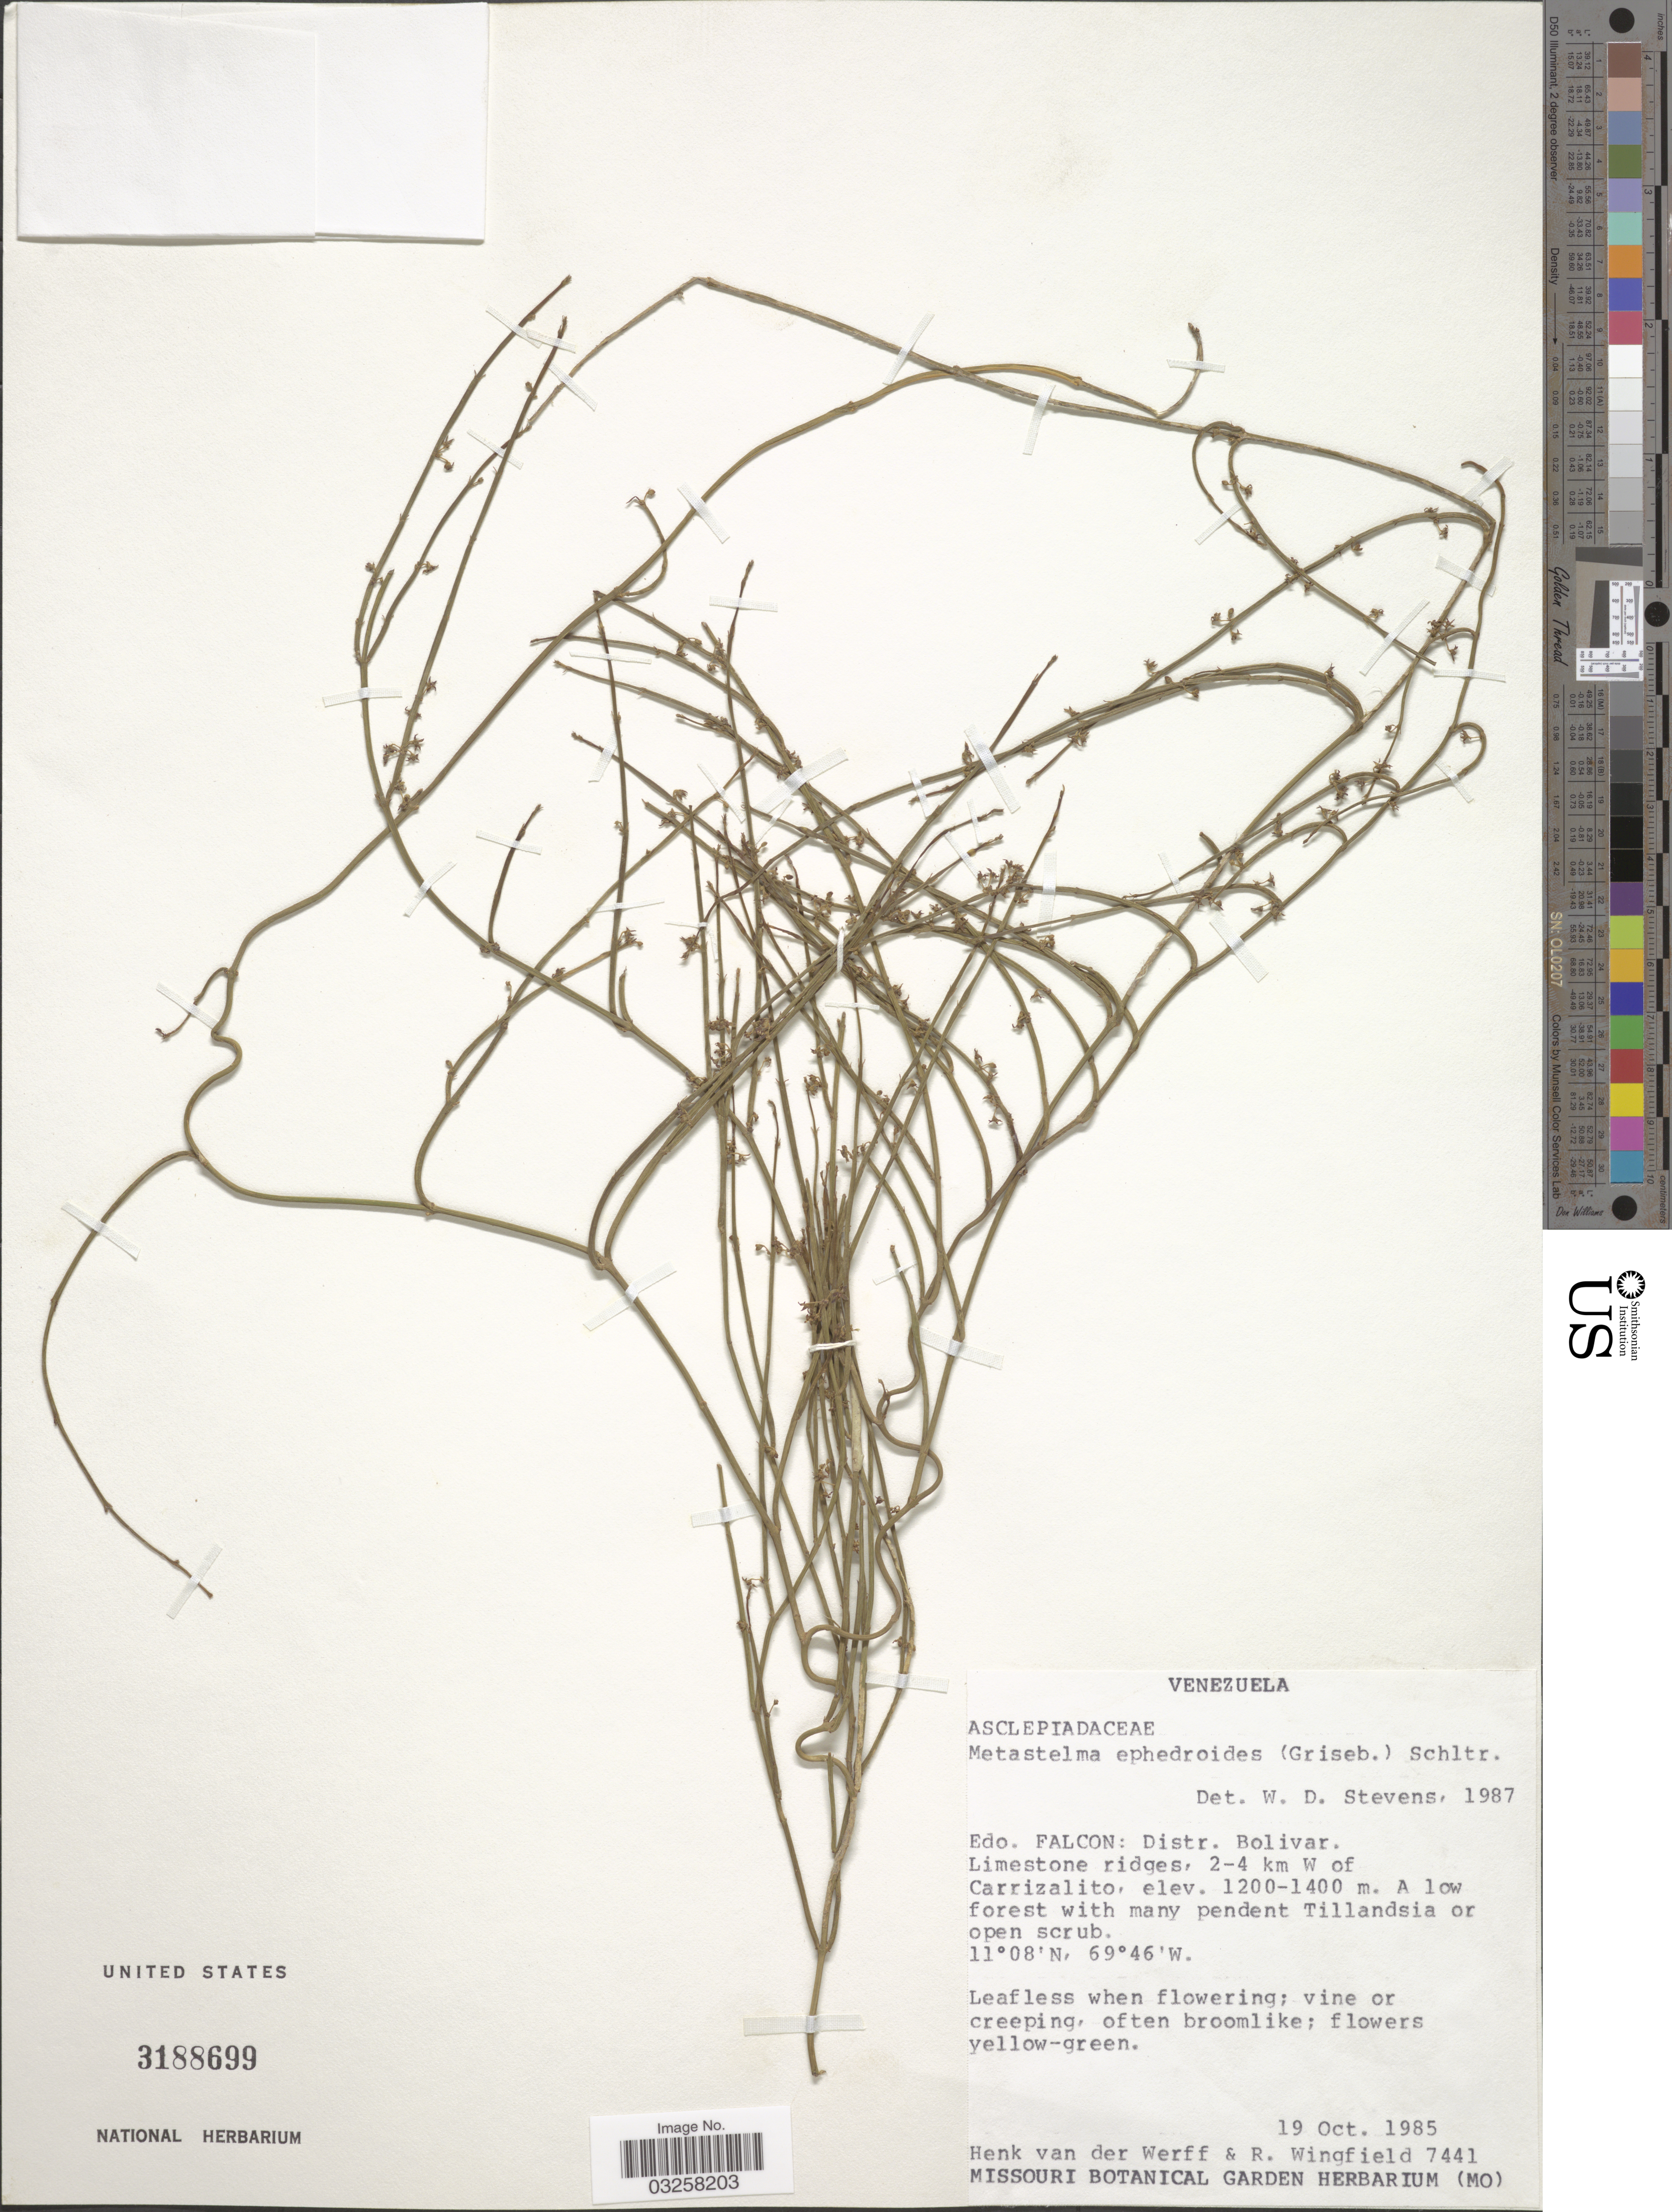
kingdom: Plantae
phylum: Tracheophyta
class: Magnoliopsida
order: Gentianales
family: Apocynaceae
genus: Orthosia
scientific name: Orthosia florida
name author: (Vell.) Liede & Meve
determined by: Liede-Schumann, Sigrid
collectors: H. van der Werff & R. Wingfield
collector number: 7441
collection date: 1985-10-19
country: Venezuela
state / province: Falcón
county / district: Bolívar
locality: Distr. Bolivar. Limestone ridges, 2-4 km W of Carrizalito.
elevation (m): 1200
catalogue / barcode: US 3188699